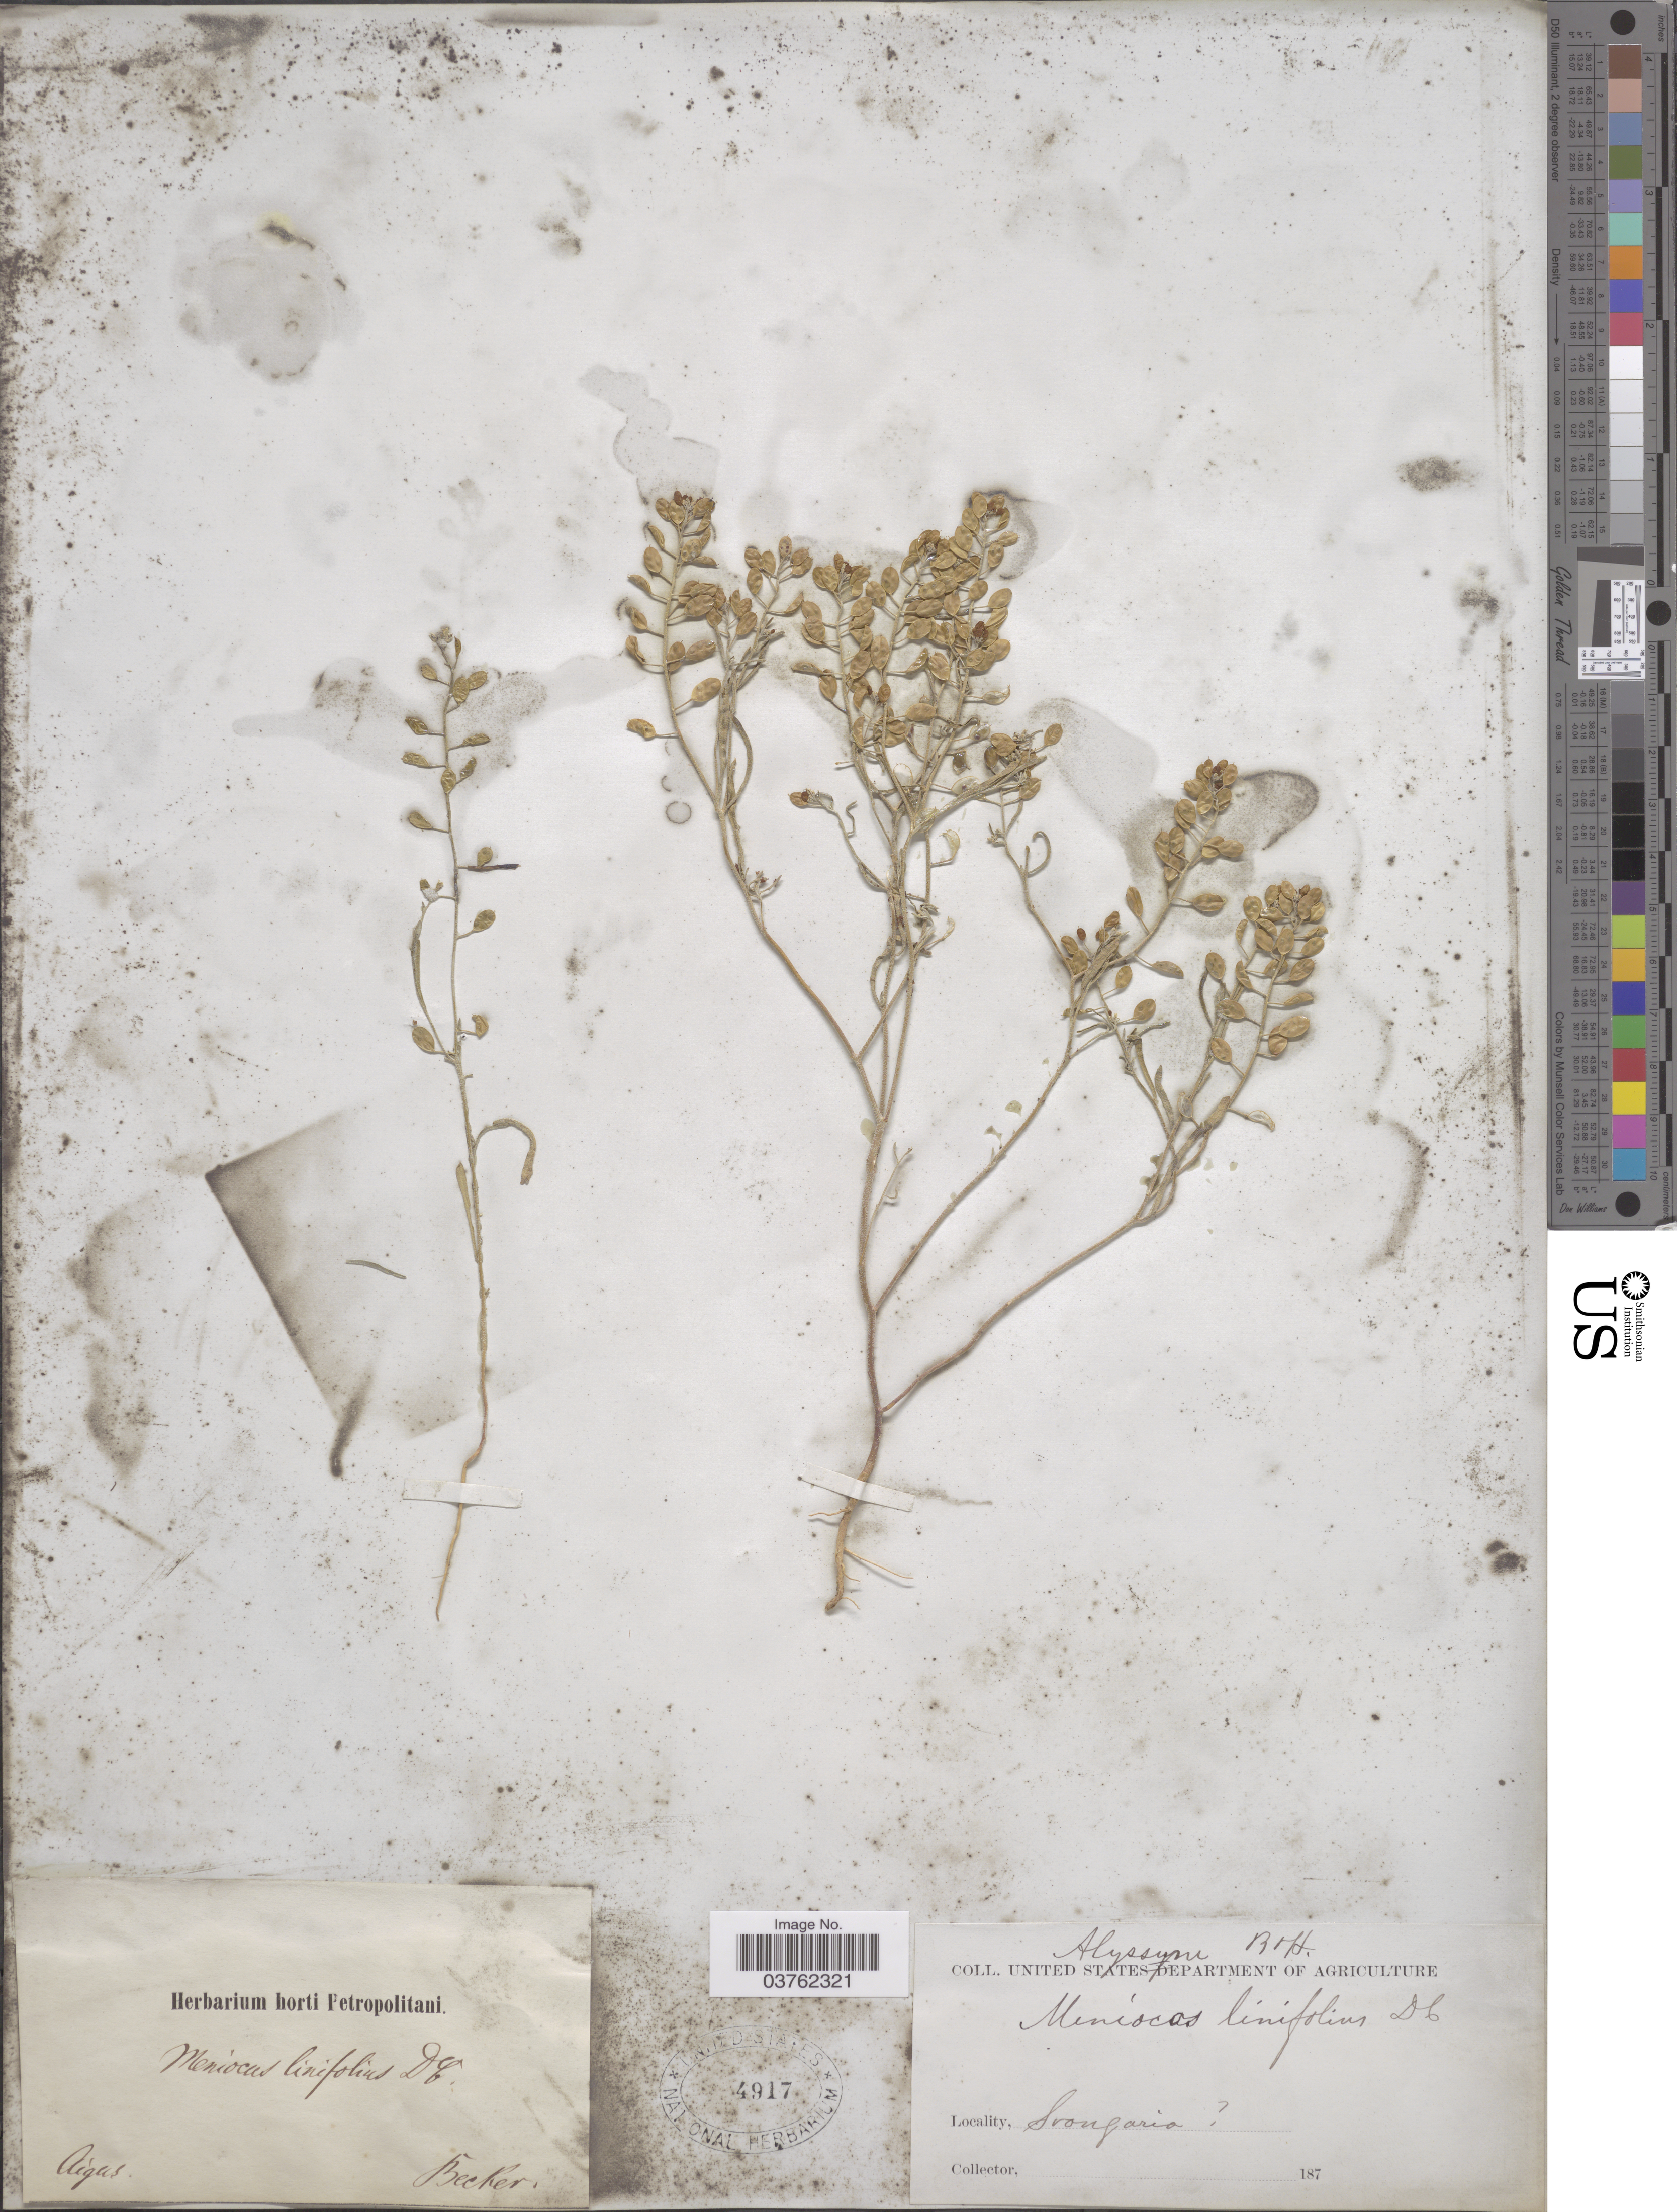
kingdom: Plantae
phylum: Tracheophyta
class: Magnoliopsida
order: Brassicales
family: Brassicaceae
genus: Alyssum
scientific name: Alyssum linifolium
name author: Stephan ex Willd.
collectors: -. Becker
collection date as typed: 187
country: China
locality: Aigas [interpreted]. Songaria.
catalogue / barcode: US 4917